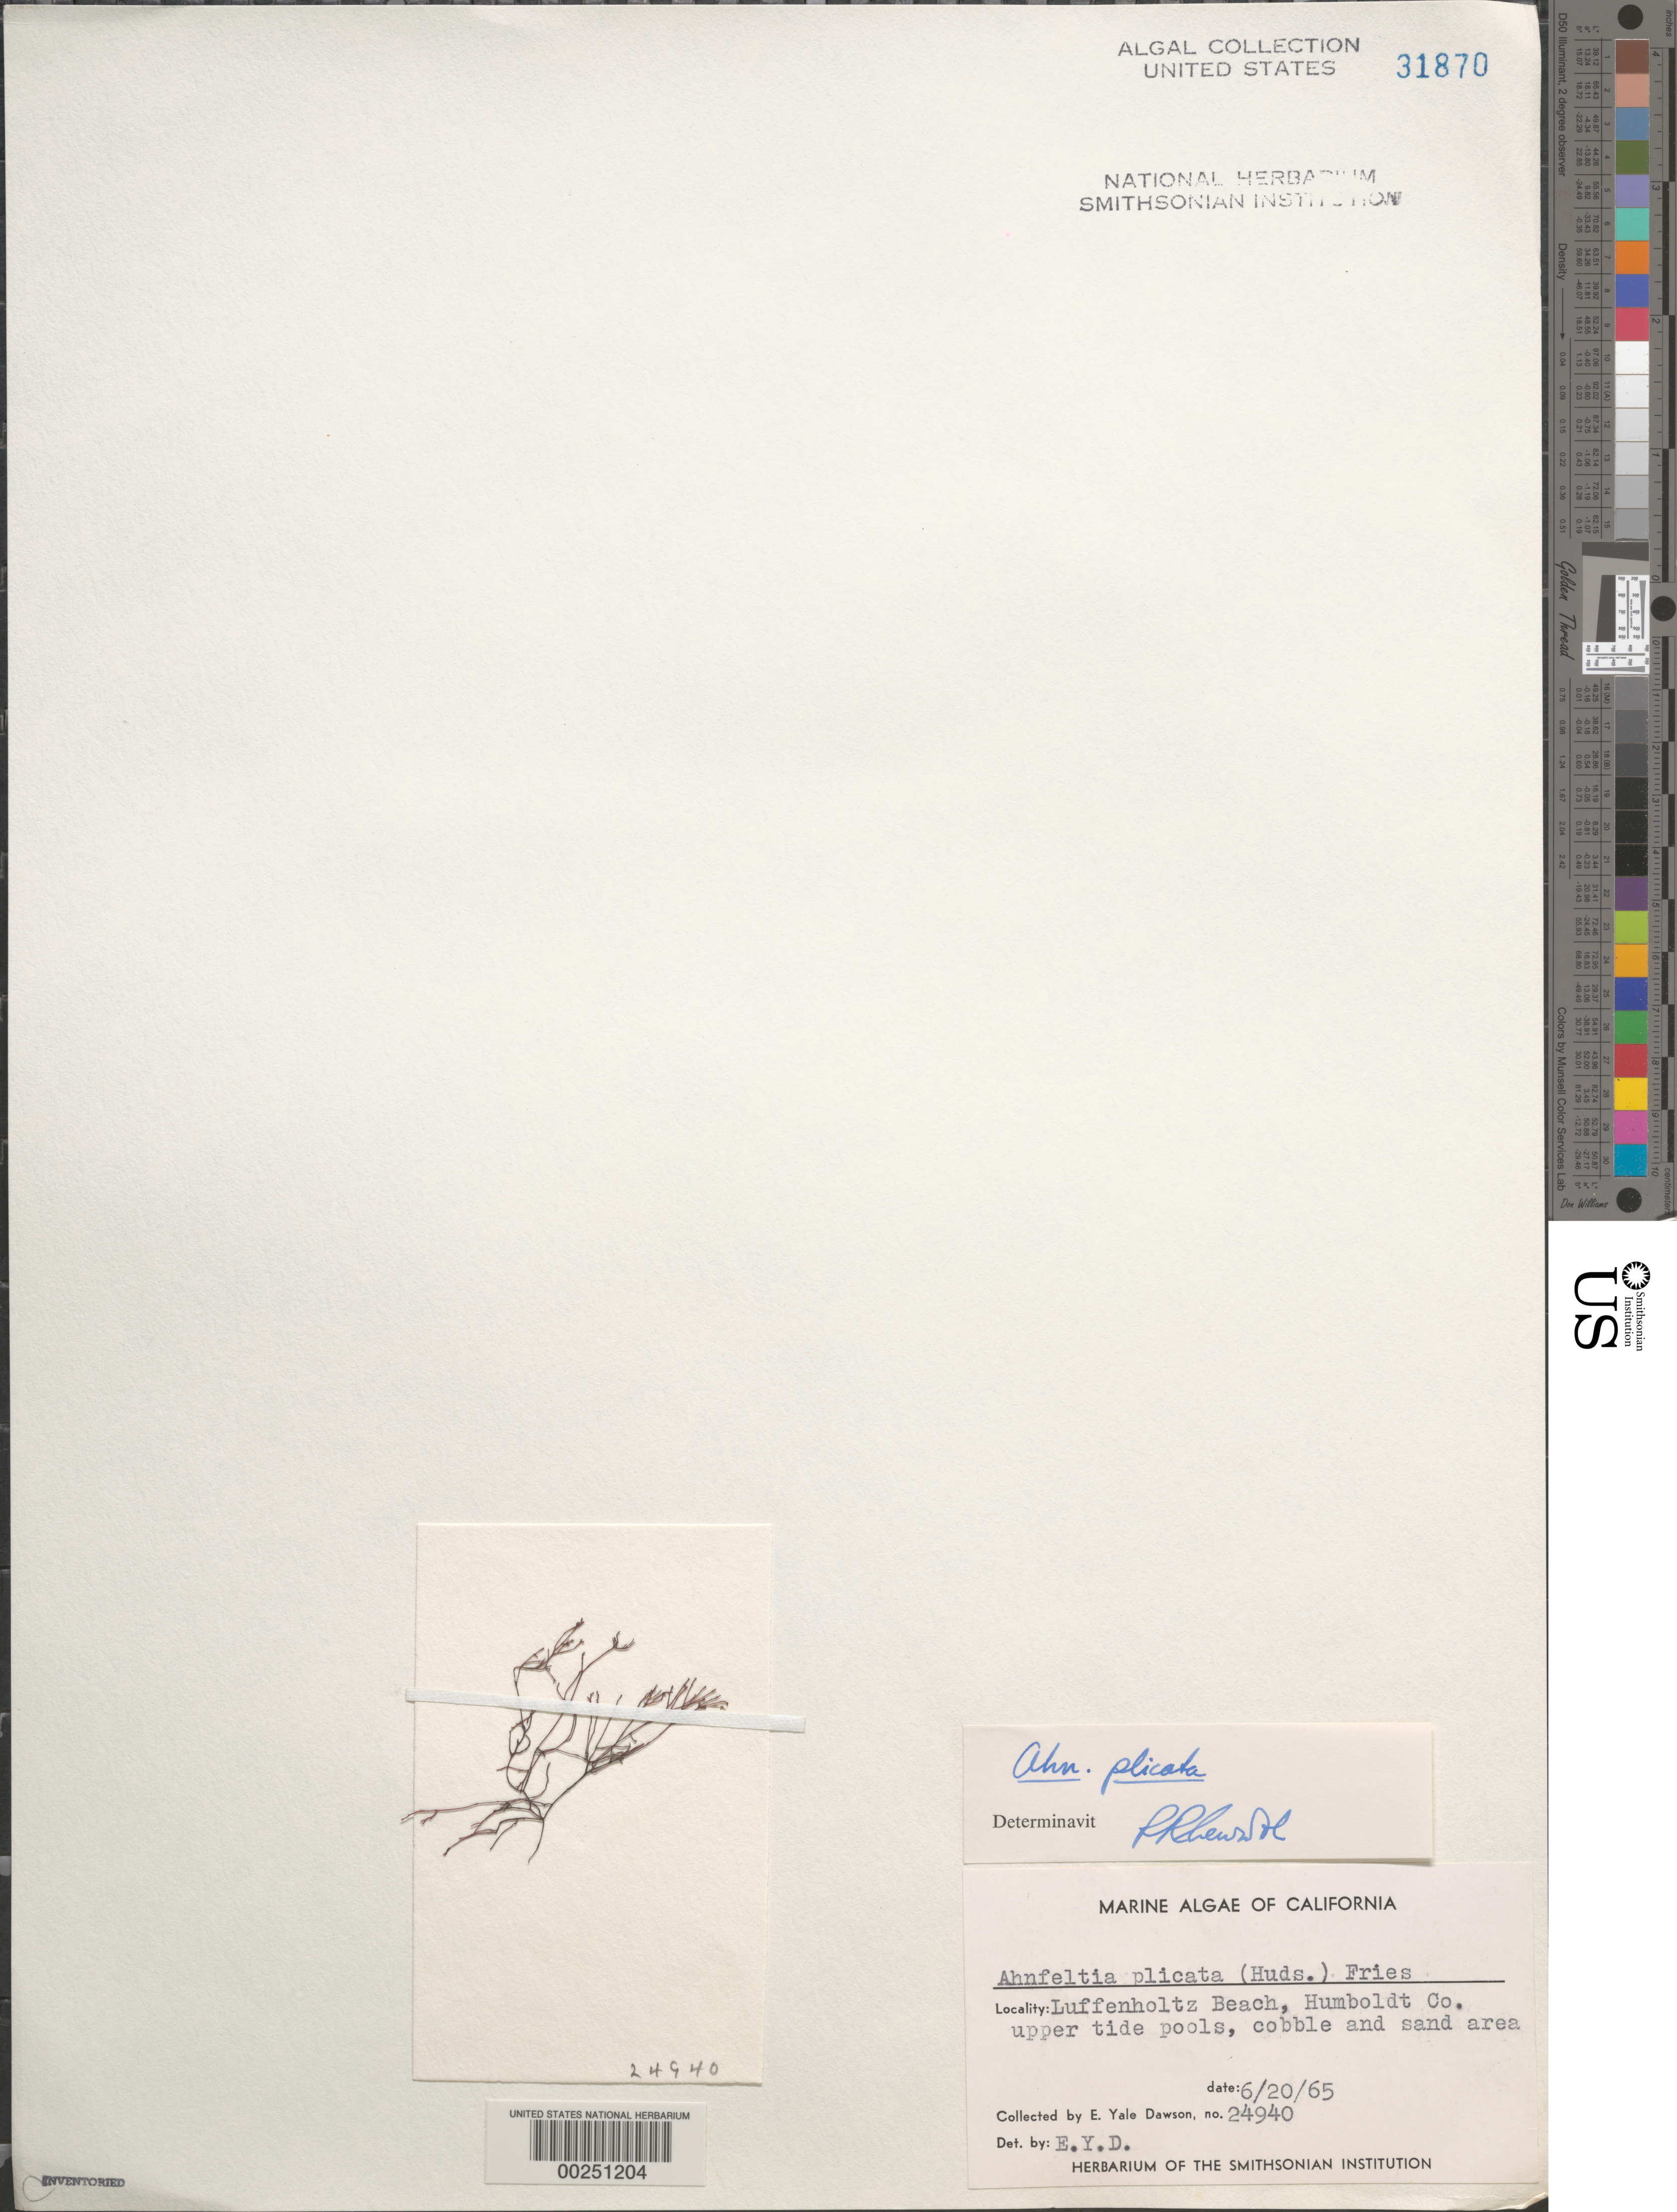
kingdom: Plantae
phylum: Rhodophyta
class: Florideophyceae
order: Ahnfeltiales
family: Ahnfeltiaceae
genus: Ahnfeltia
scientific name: Ahnfeltia plicata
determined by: Newroth, P. R.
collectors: E. Y. Dawson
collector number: EYD 24940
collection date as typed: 20 Jun 1965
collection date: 1965-06-20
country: United States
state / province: California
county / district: Humboldt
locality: Luffenholtz Beach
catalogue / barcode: US 31870